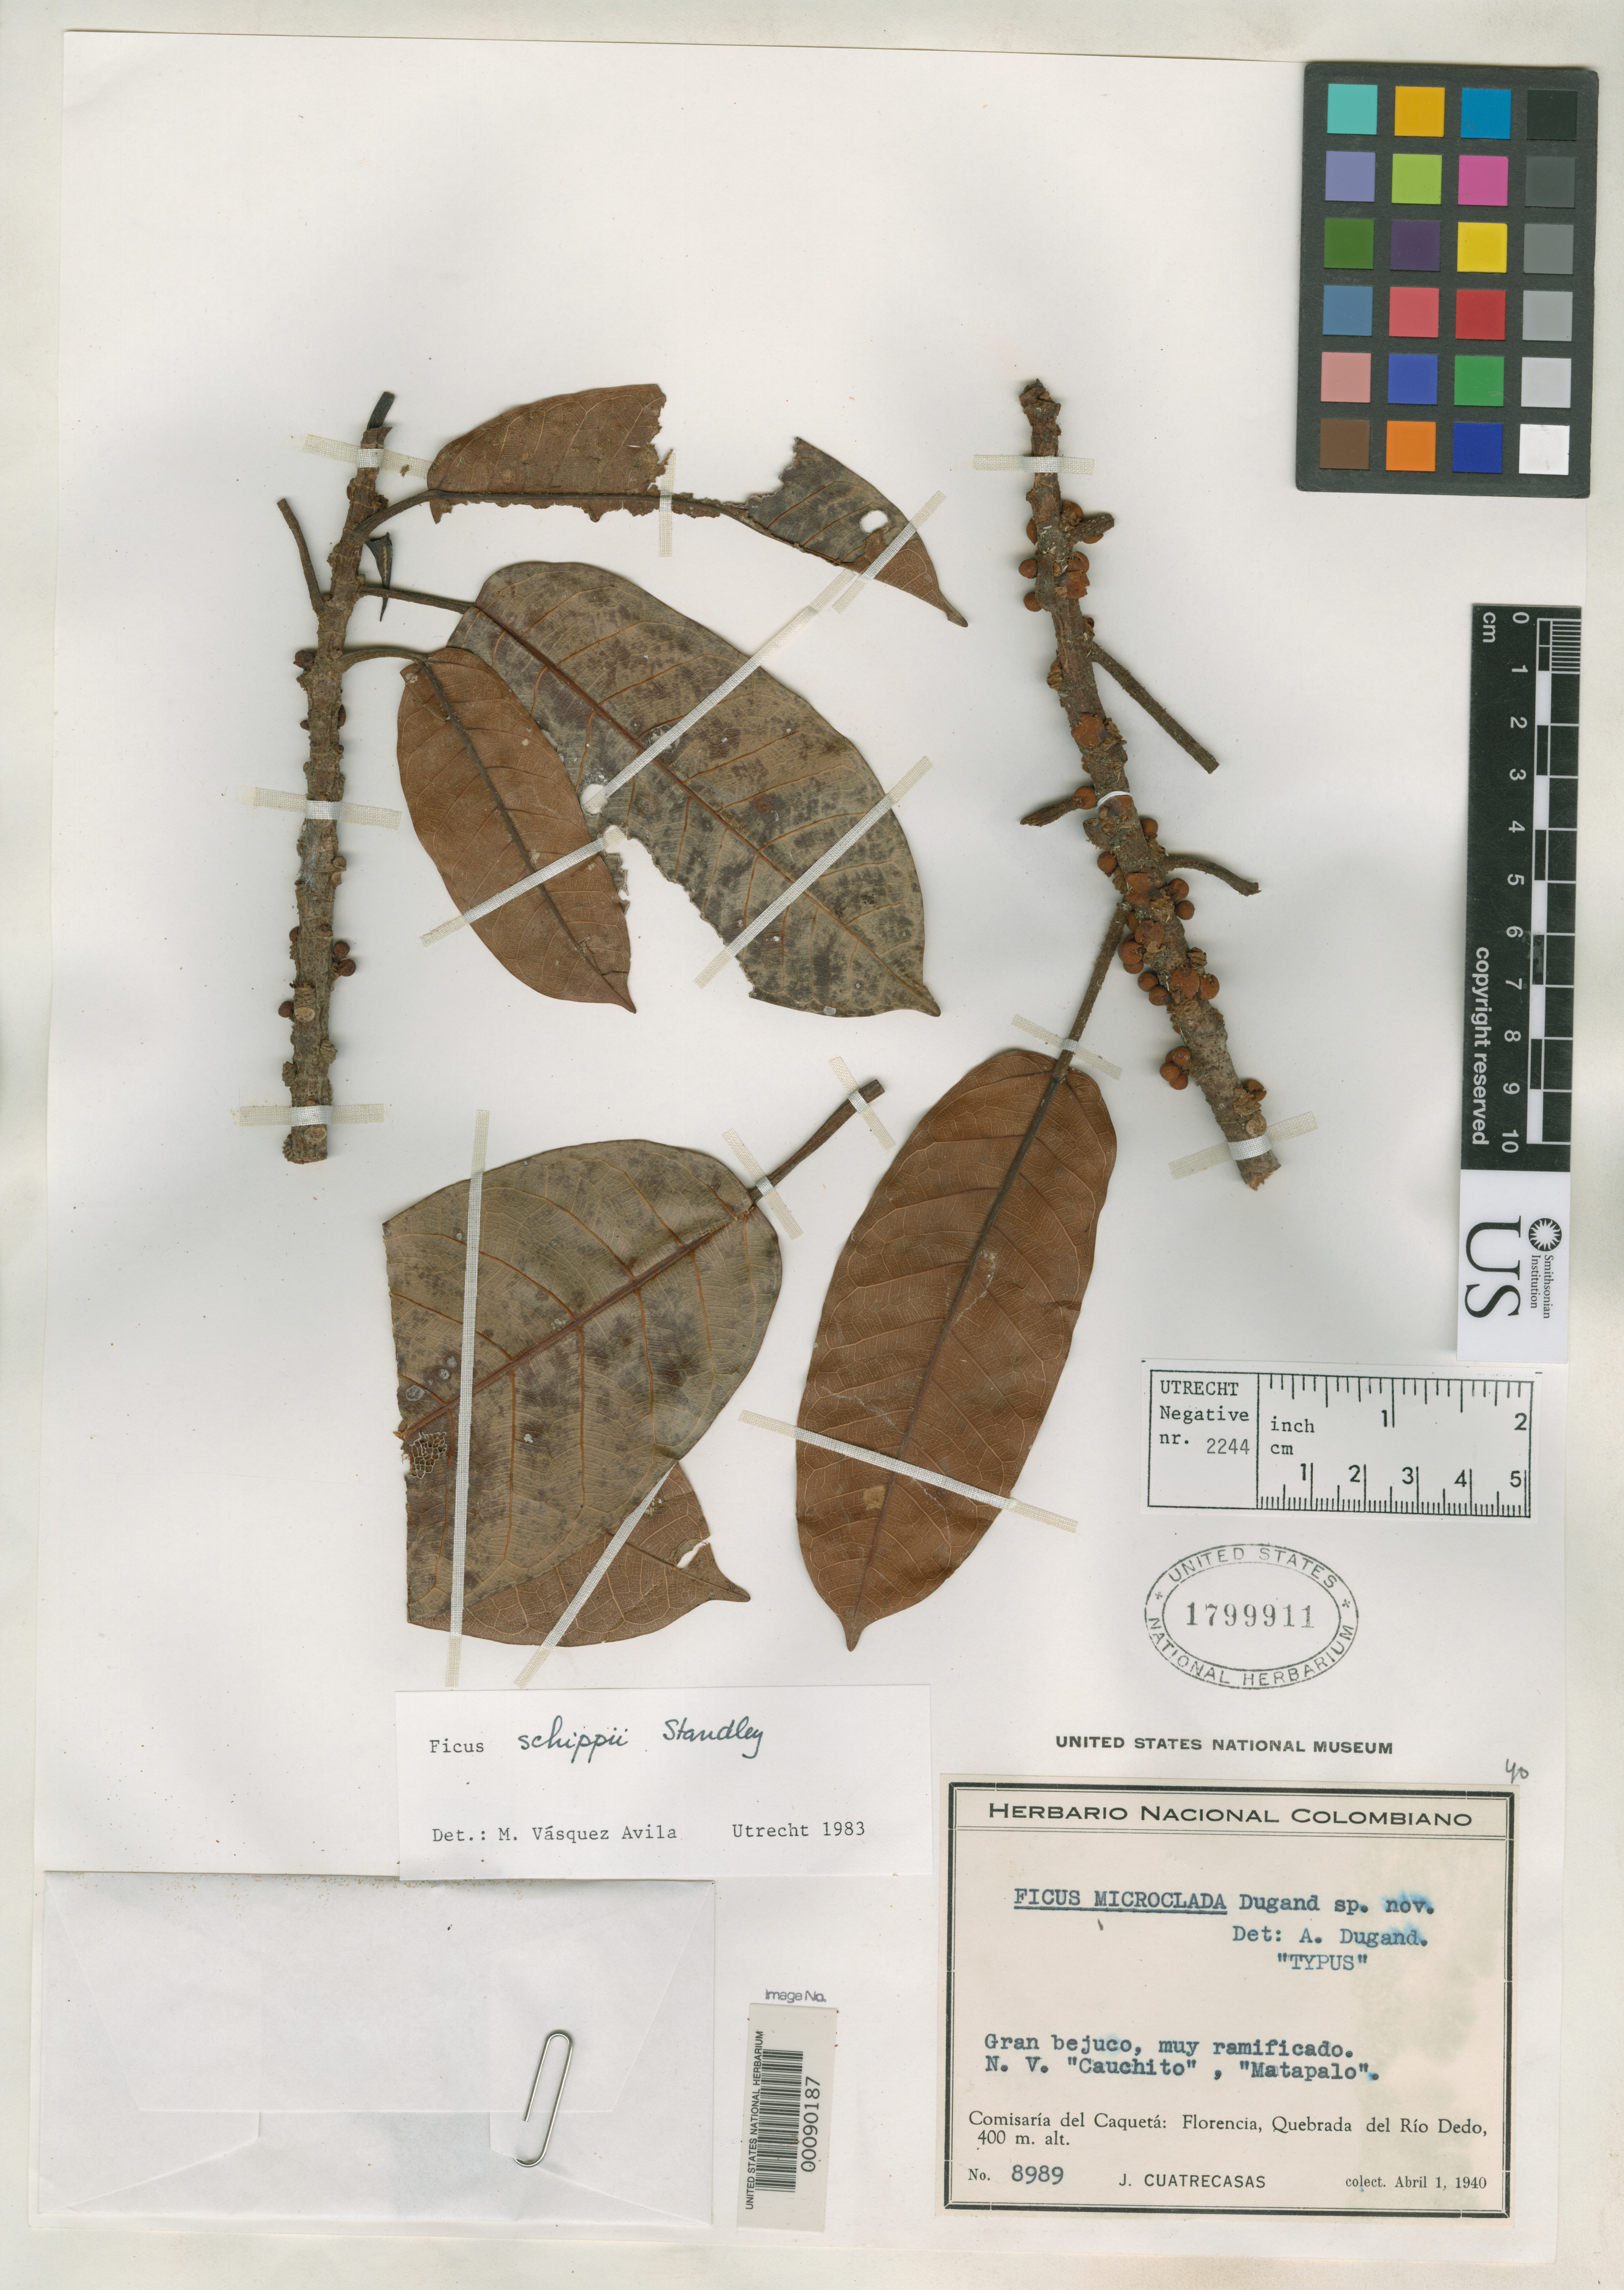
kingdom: Plantae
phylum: Tracheophyta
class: Magnoliopsida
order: Rosales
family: Moraceae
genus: Ficus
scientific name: Ficus microclada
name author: Dugand G.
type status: Isotype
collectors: J. Cuatrecasas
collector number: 8989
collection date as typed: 01 Apr 1940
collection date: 1940-04-01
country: Colombia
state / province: Caquetá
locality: Quebrada del Rio Dedo.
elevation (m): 400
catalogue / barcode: US 1799911